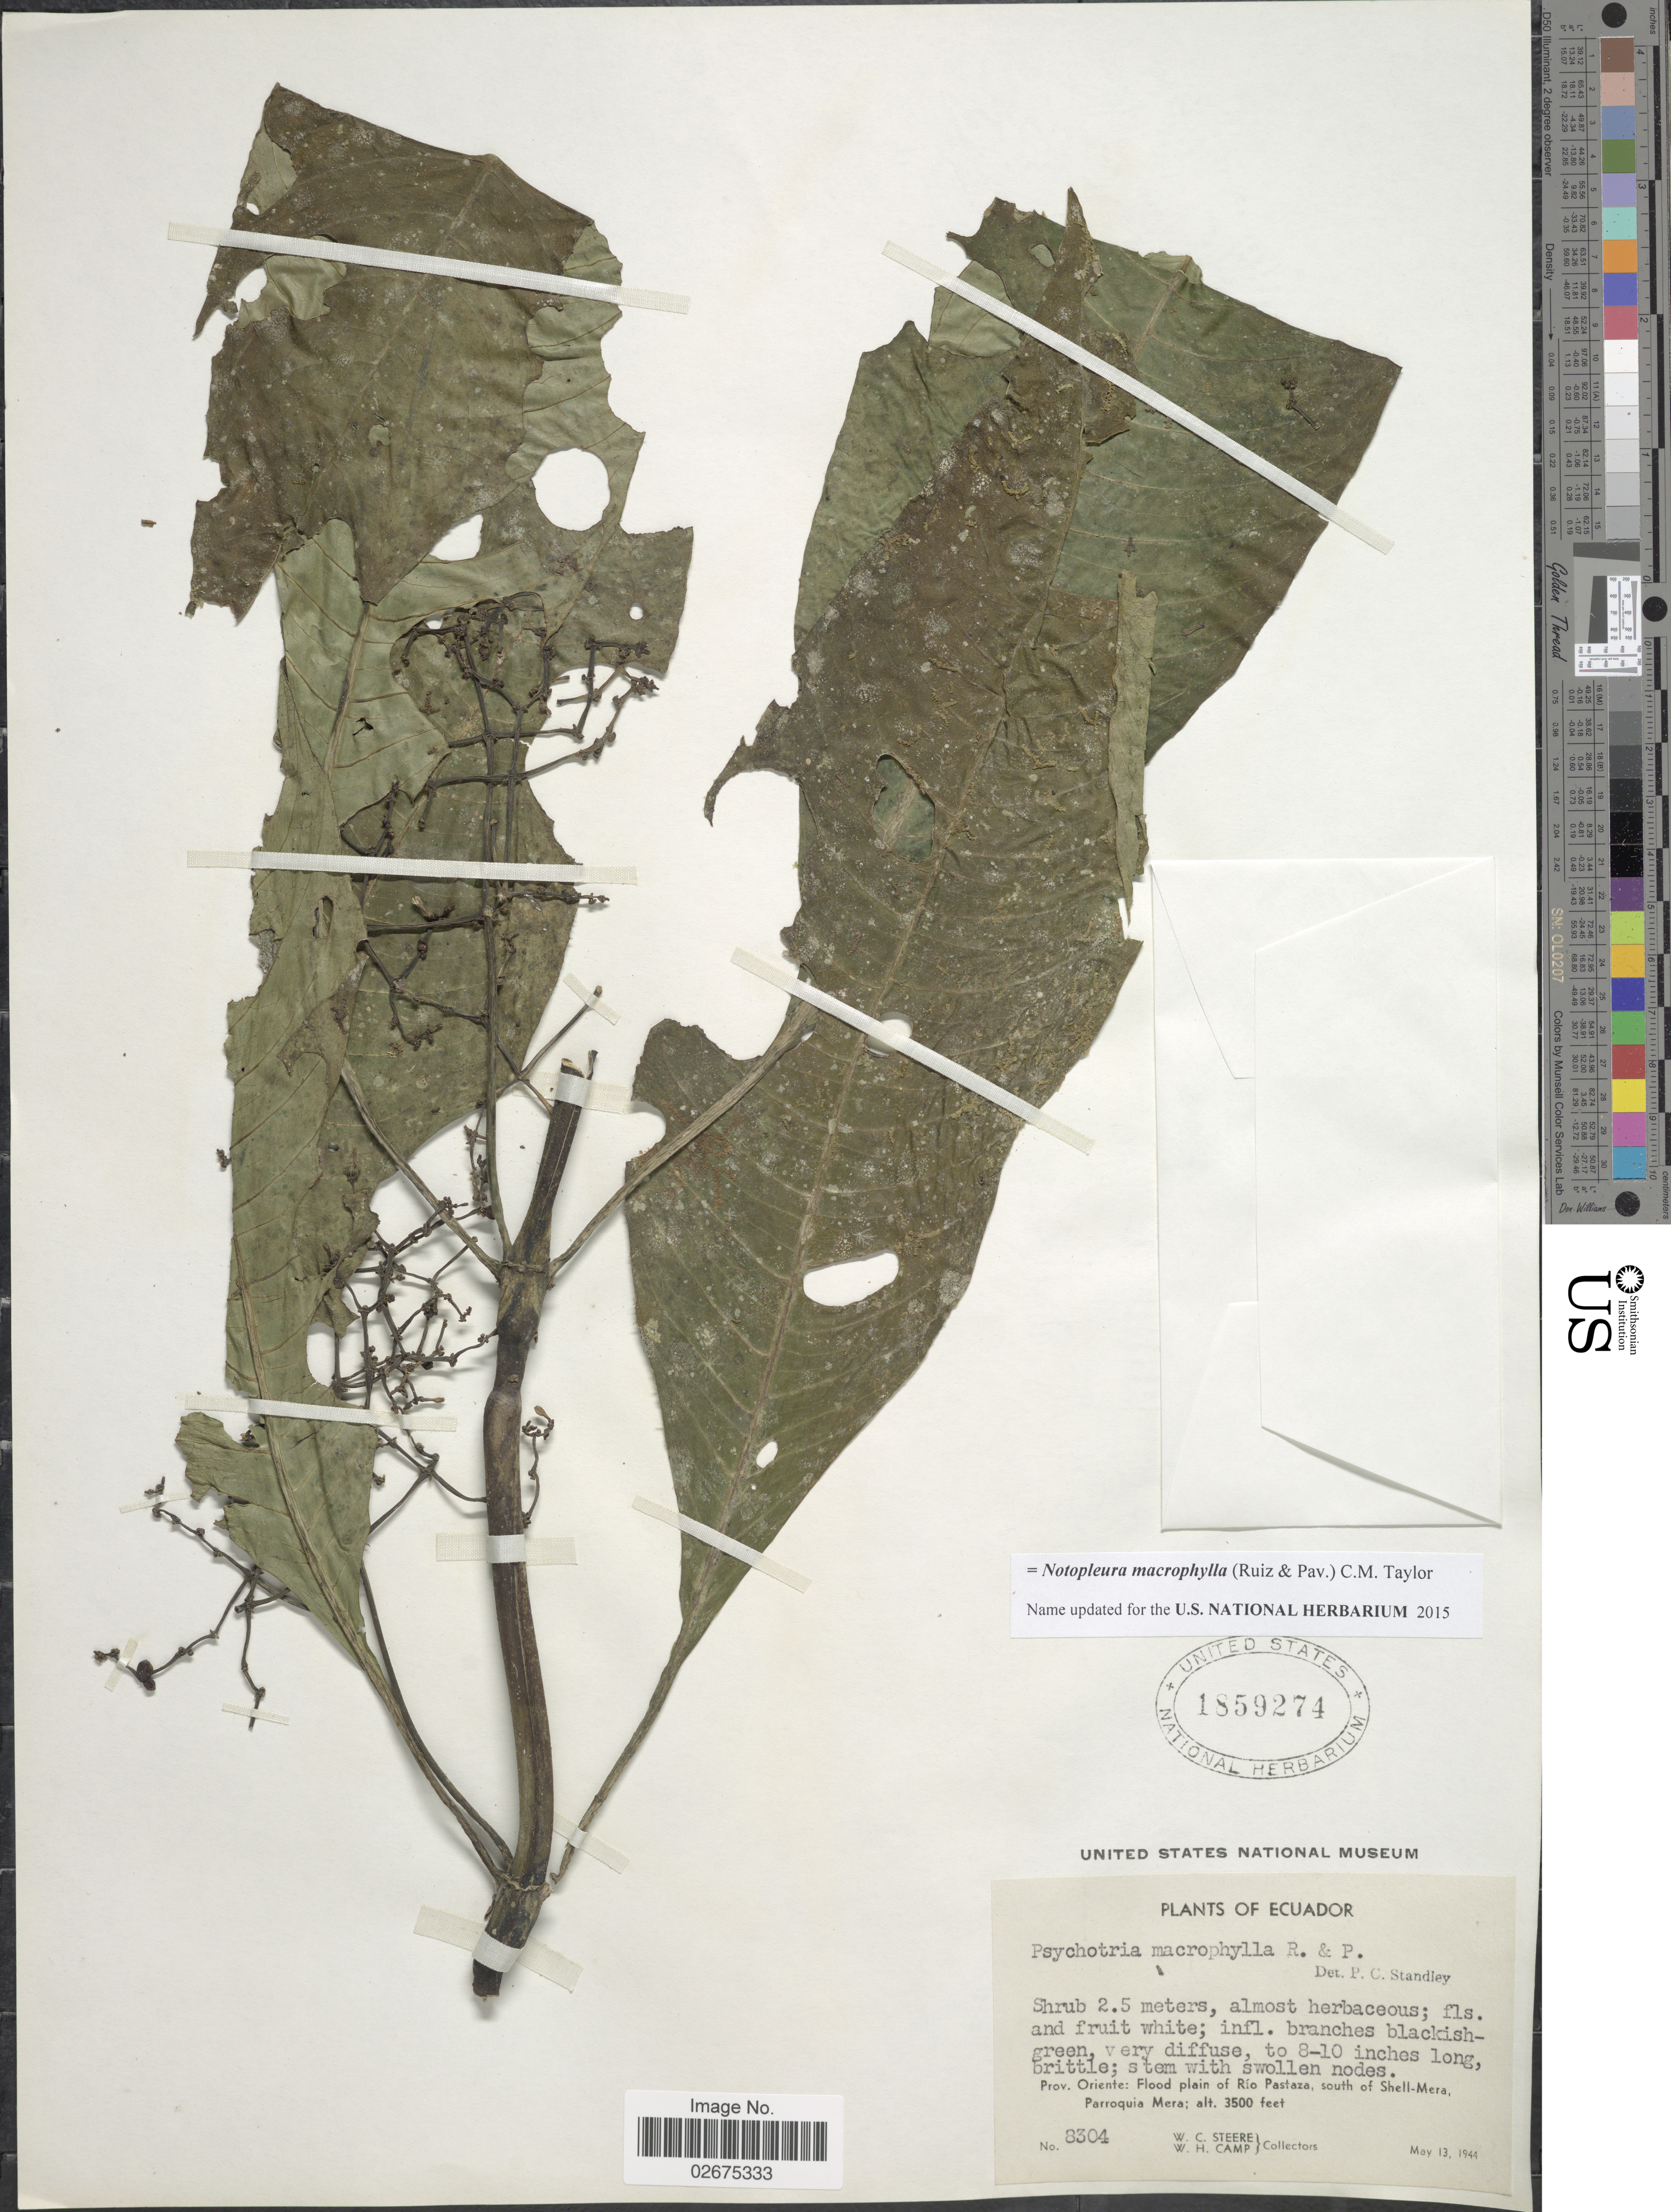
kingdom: Plantae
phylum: Tracheophyta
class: Magnoliopsida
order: Gentianales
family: Rubiaceae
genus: Notopleura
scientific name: Notopleura macrophylla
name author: (Ruiz & Pav.) C.M. Taylor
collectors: W. C. Steere & W. H. Camp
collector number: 8304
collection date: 1944-05-13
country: Ecuador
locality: Prov. Oriente: Flood plain of Río Pastaza, south of Shell-Mera, Parroquia Mera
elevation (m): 1067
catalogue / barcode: US 1859274